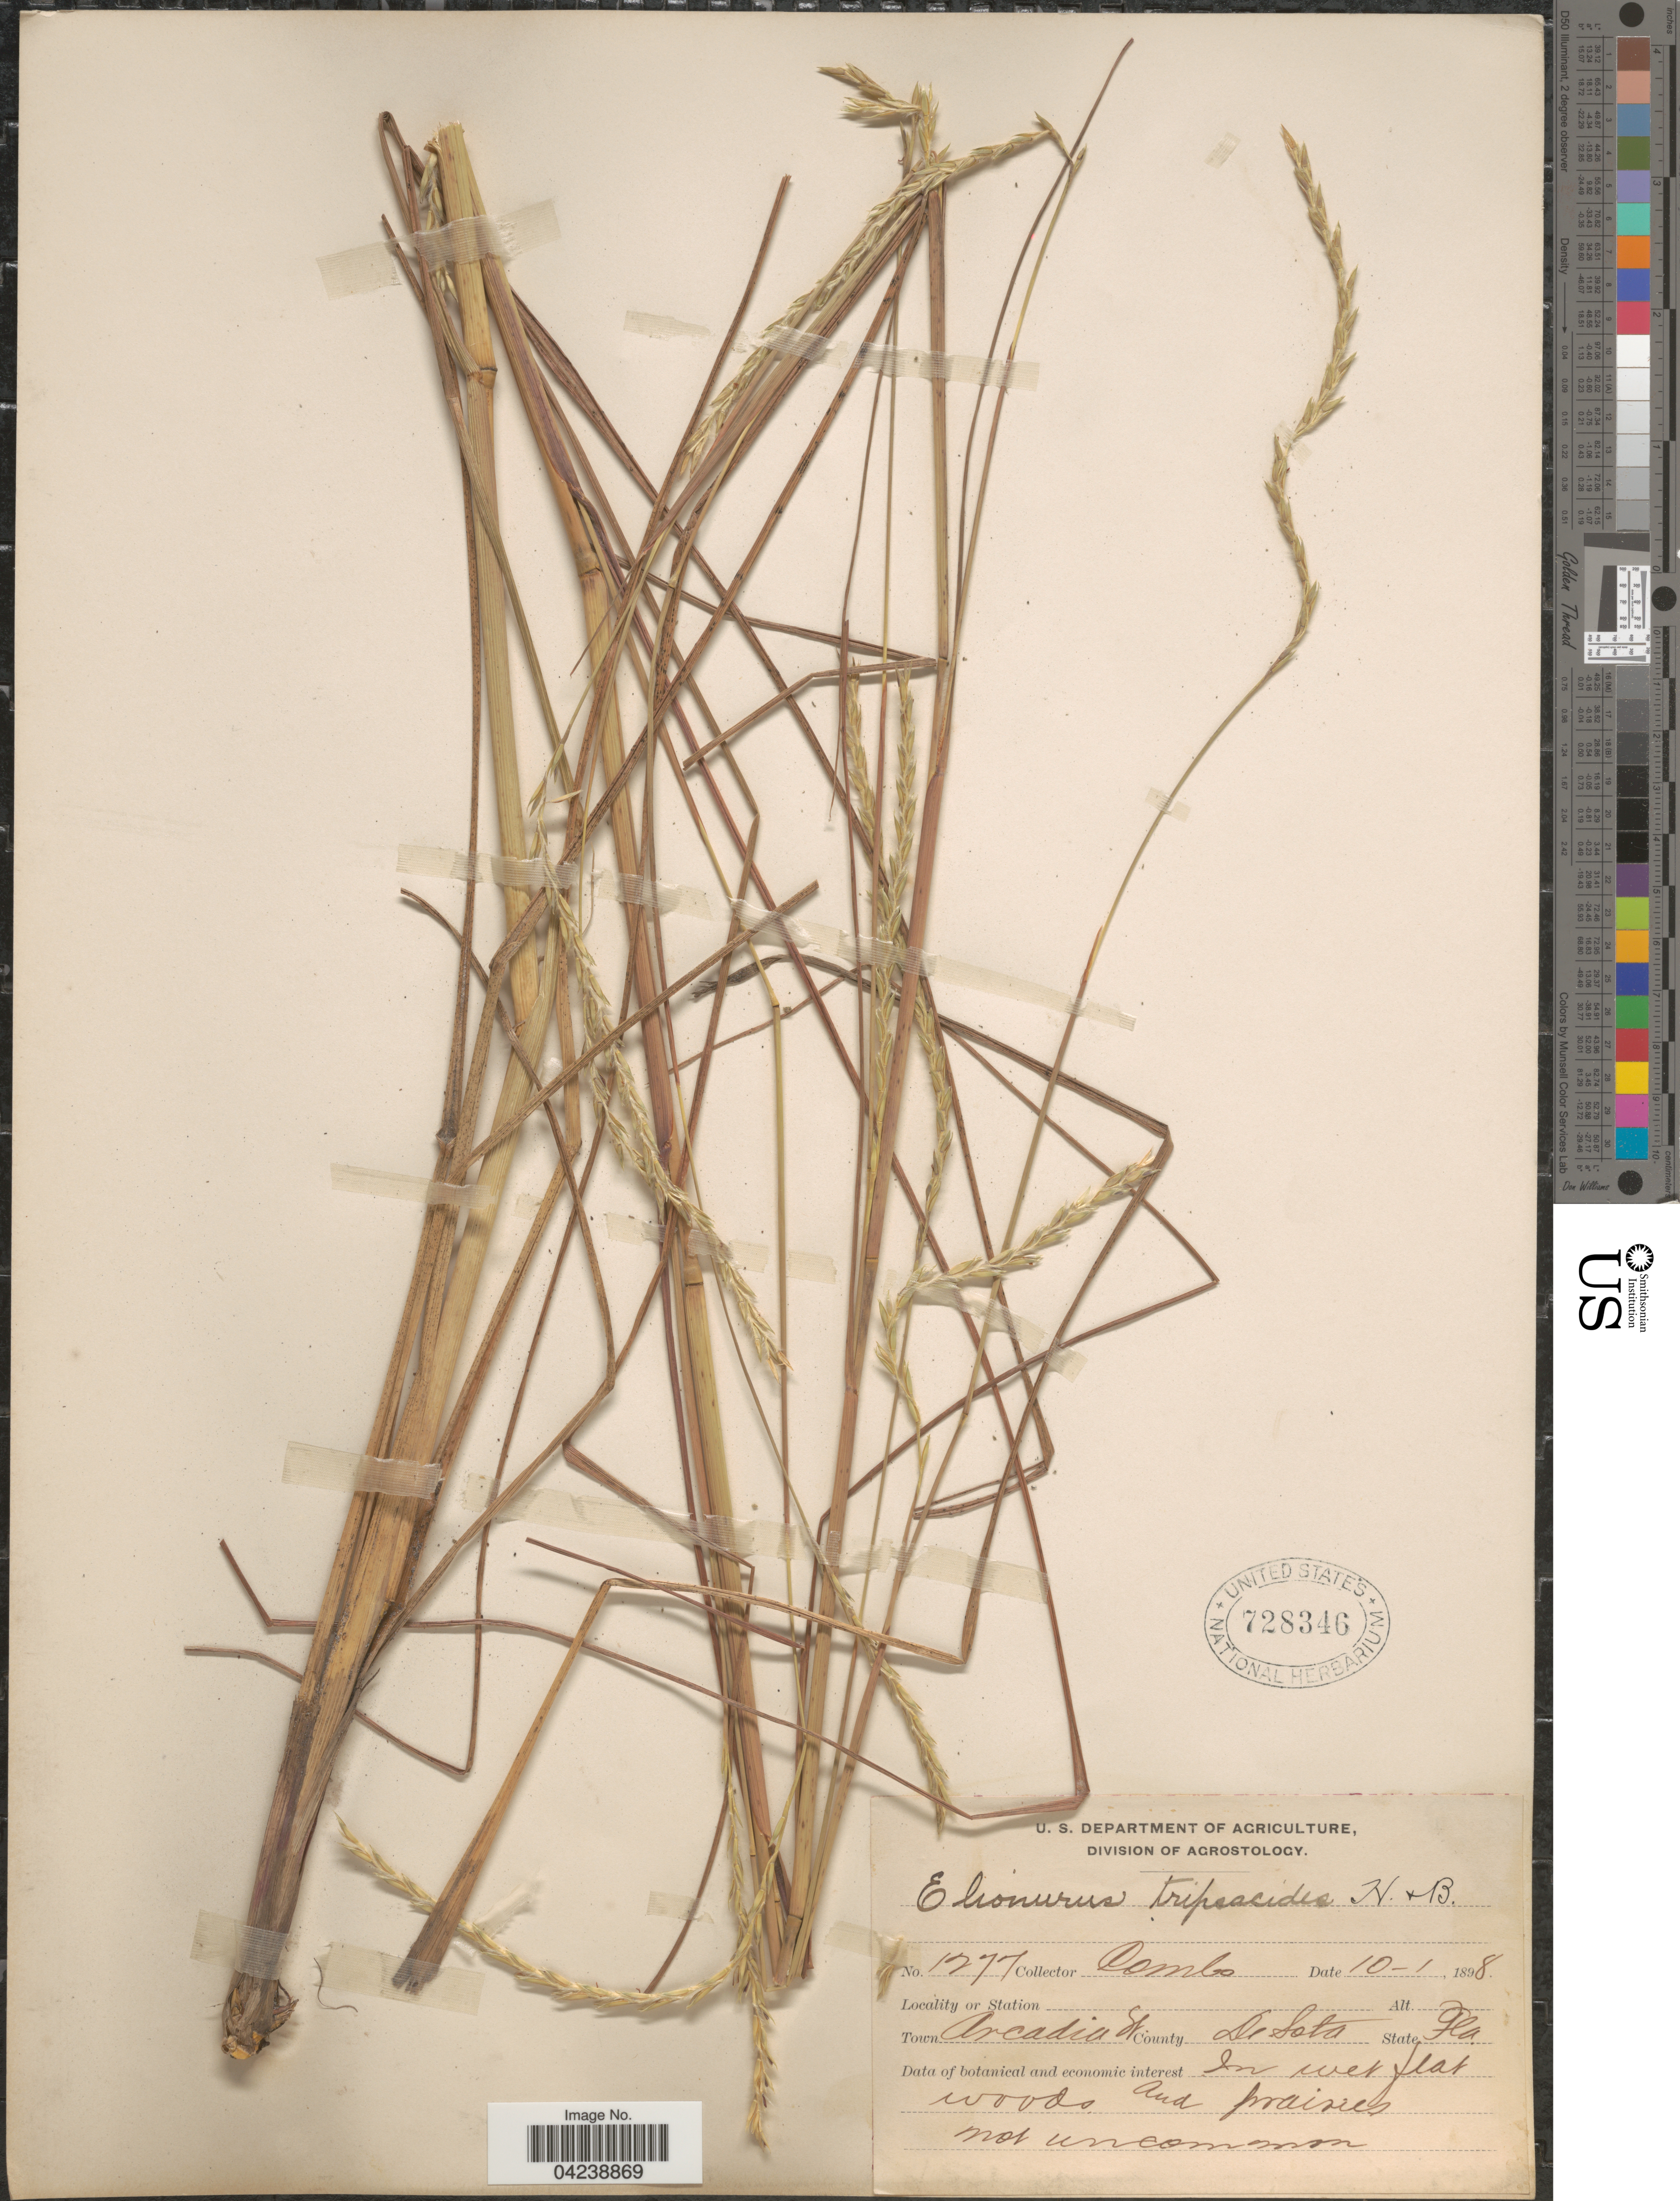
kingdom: Plantae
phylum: Tracheophyta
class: Liliopsida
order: Poales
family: Poaceae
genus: Elionurus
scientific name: Elionurus tripsacoides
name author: Humb. & Bonpl. ex Willd.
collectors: -. Combs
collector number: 1277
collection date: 1898-10-01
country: United States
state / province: Florida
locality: Town Arcadia St. County De Sota.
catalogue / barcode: US 728346